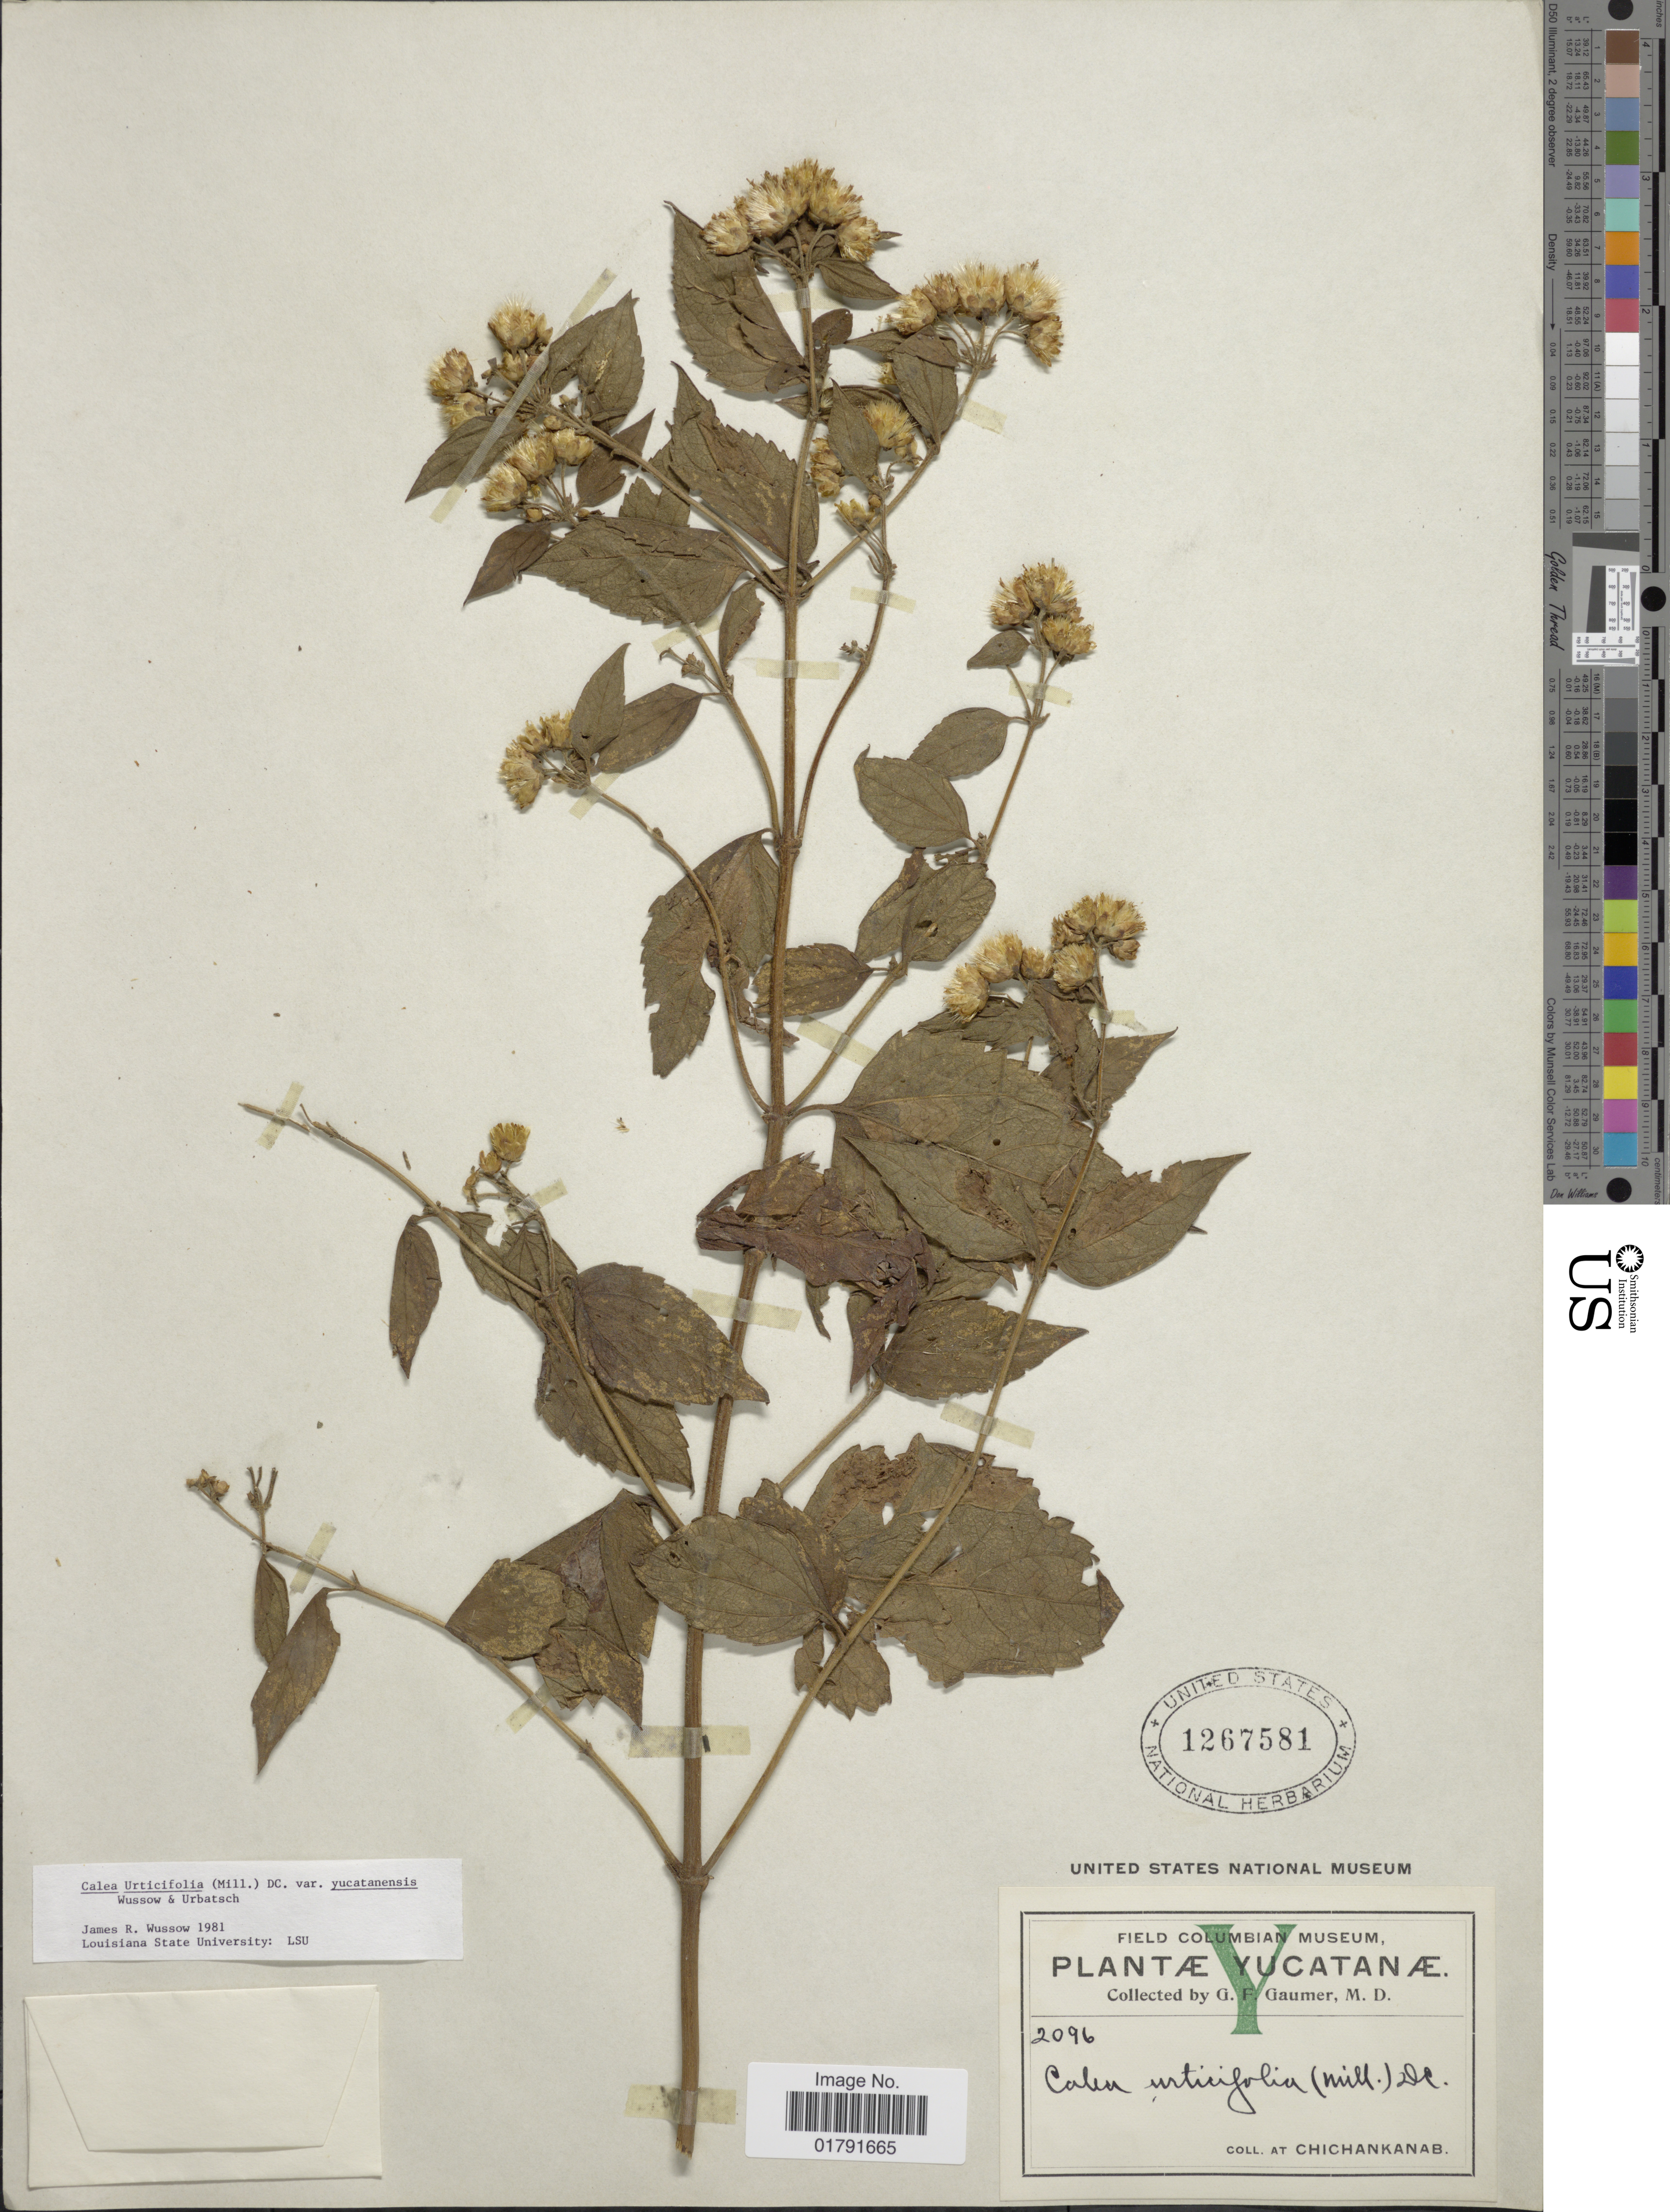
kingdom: Plantae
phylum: Tracheophyta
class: Magnoliopsida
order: Asterales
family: Asteraceae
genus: Calea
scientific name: Calea urticifolia var. yucataenensis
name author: Wussow et al.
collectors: G. F. Gaumer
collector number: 2096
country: Mexico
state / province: Yucatán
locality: At Chichankanab.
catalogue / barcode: US 1267581